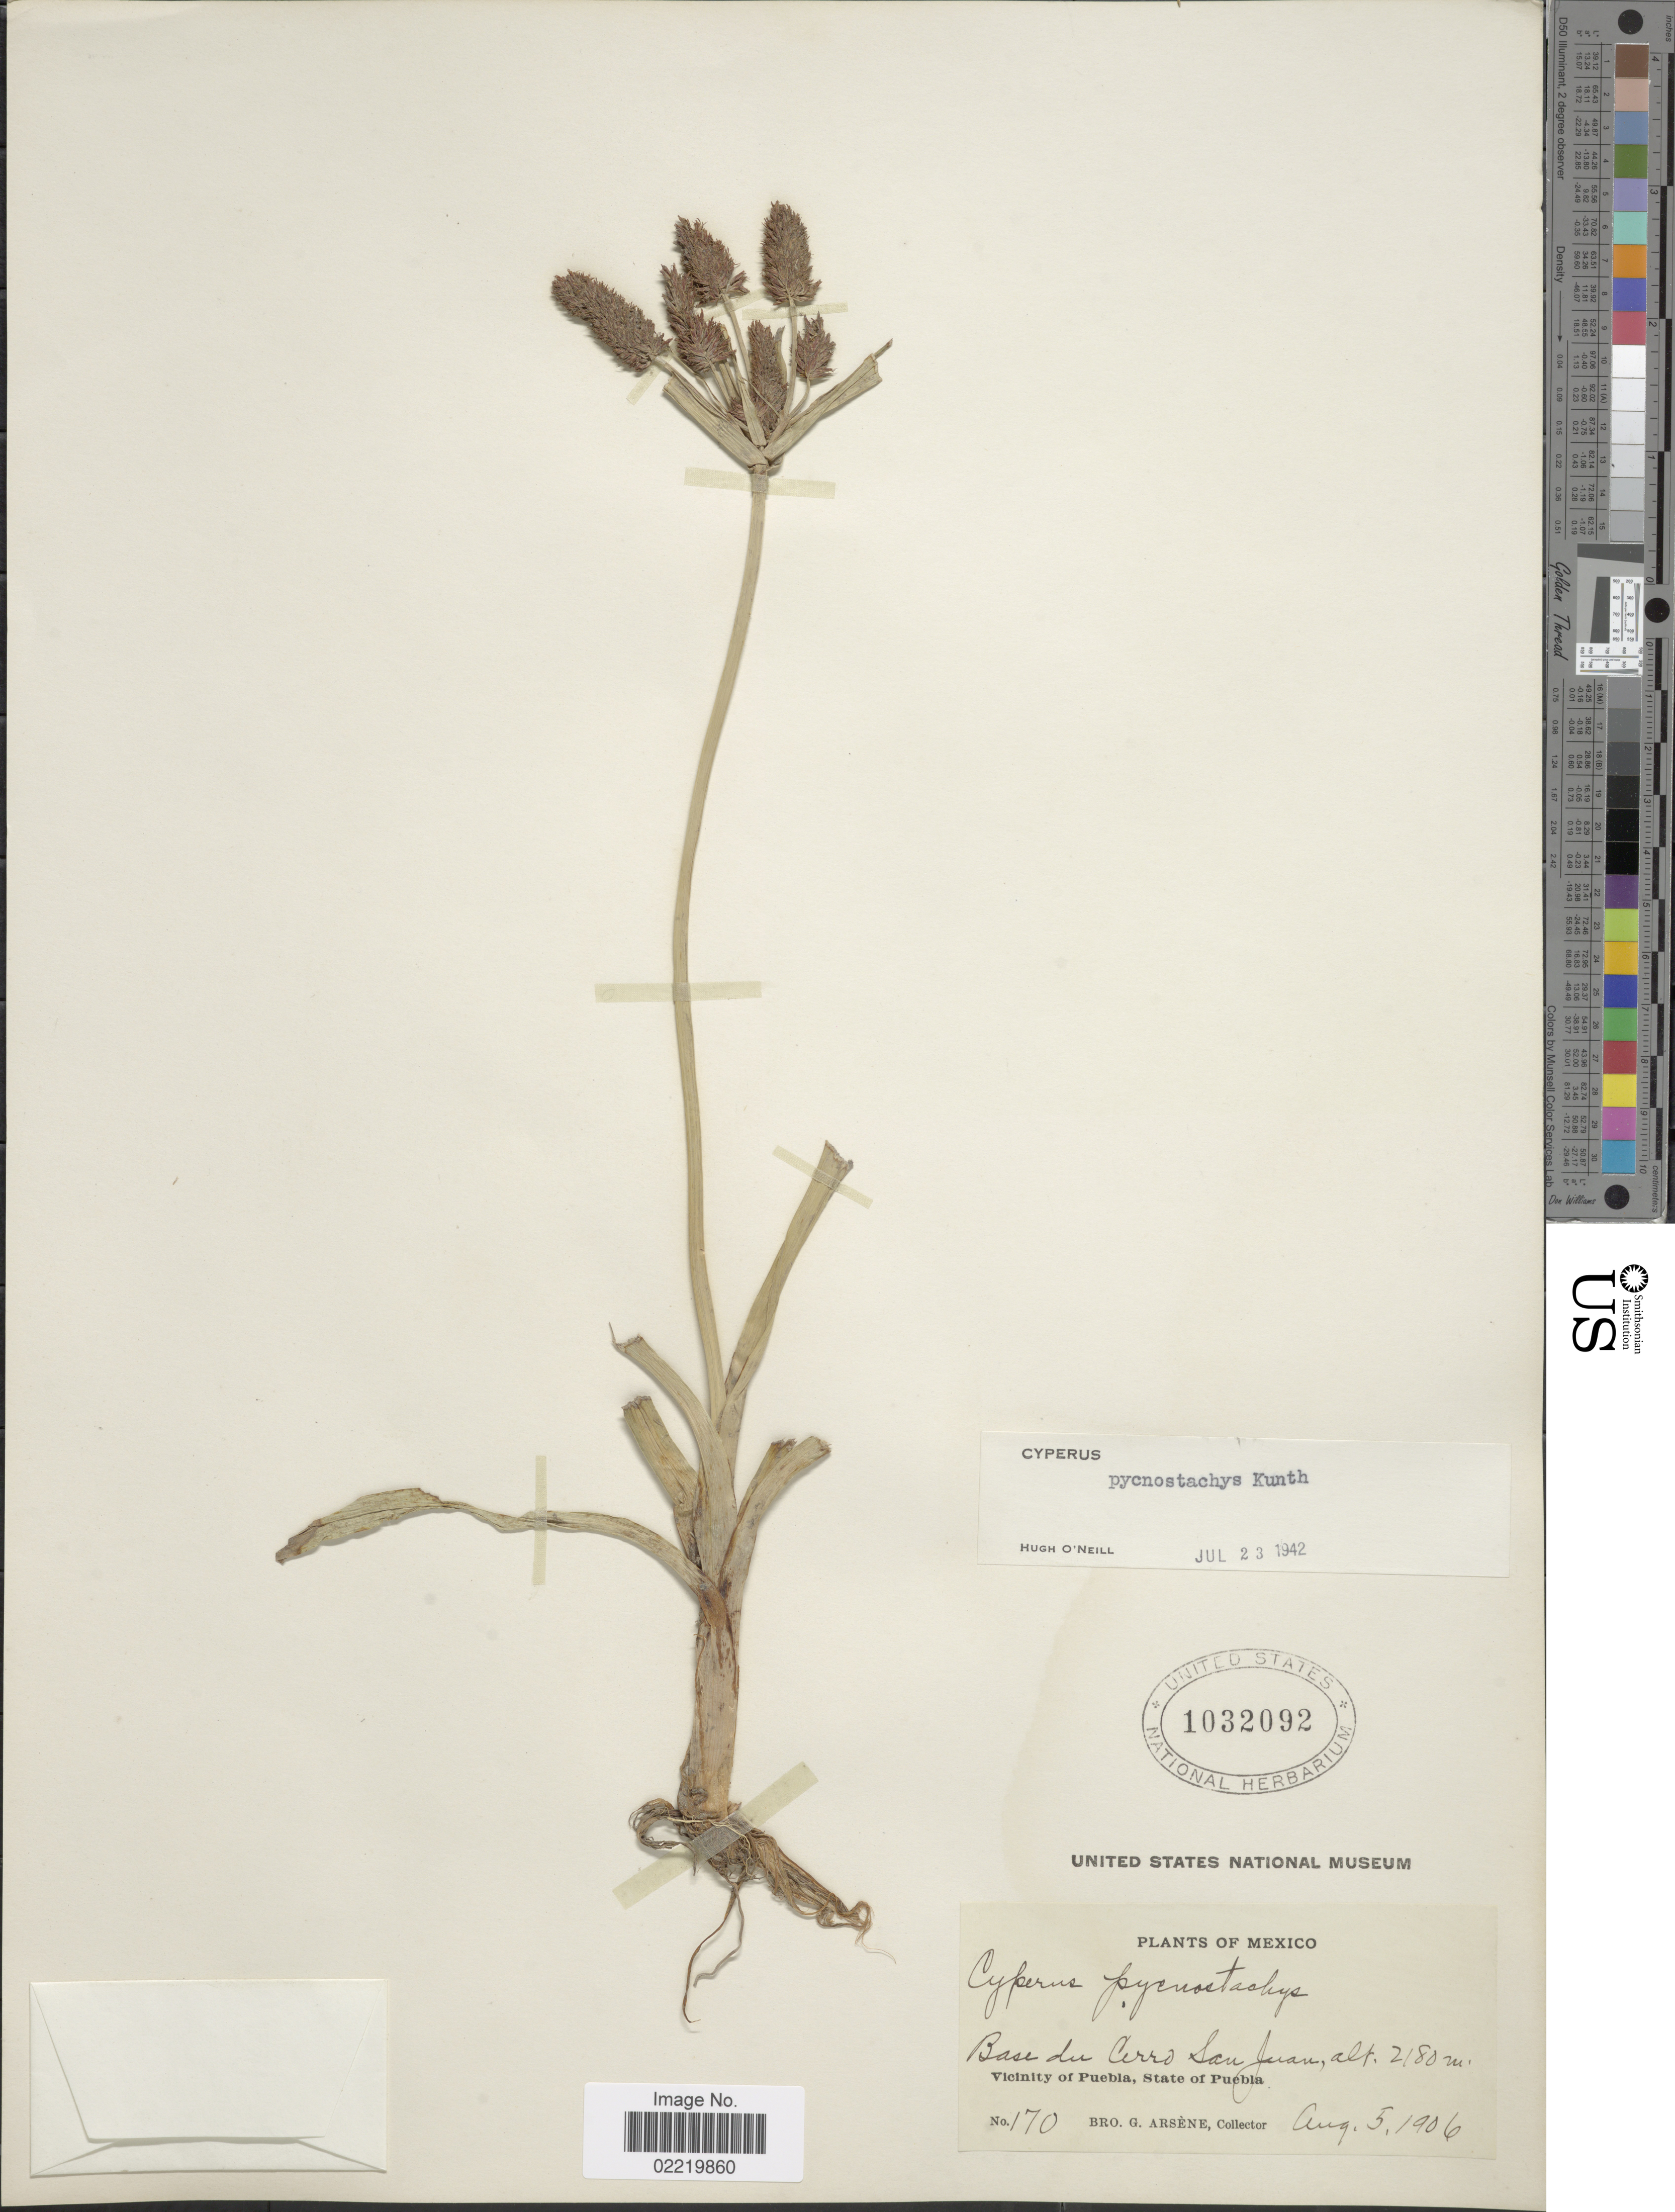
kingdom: Plantae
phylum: Tracheophyta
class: Liliopsida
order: Poales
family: Cyperaceae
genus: Cyperus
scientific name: Cyperus pycnostachyus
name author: (Kunth) Kunth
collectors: Bro. G. Arsène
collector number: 170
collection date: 1906-08-05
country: Mexico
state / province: Puebla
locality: Base de Cerro San Juan, vicinity of Puebla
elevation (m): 2180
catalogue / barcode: US 1032092